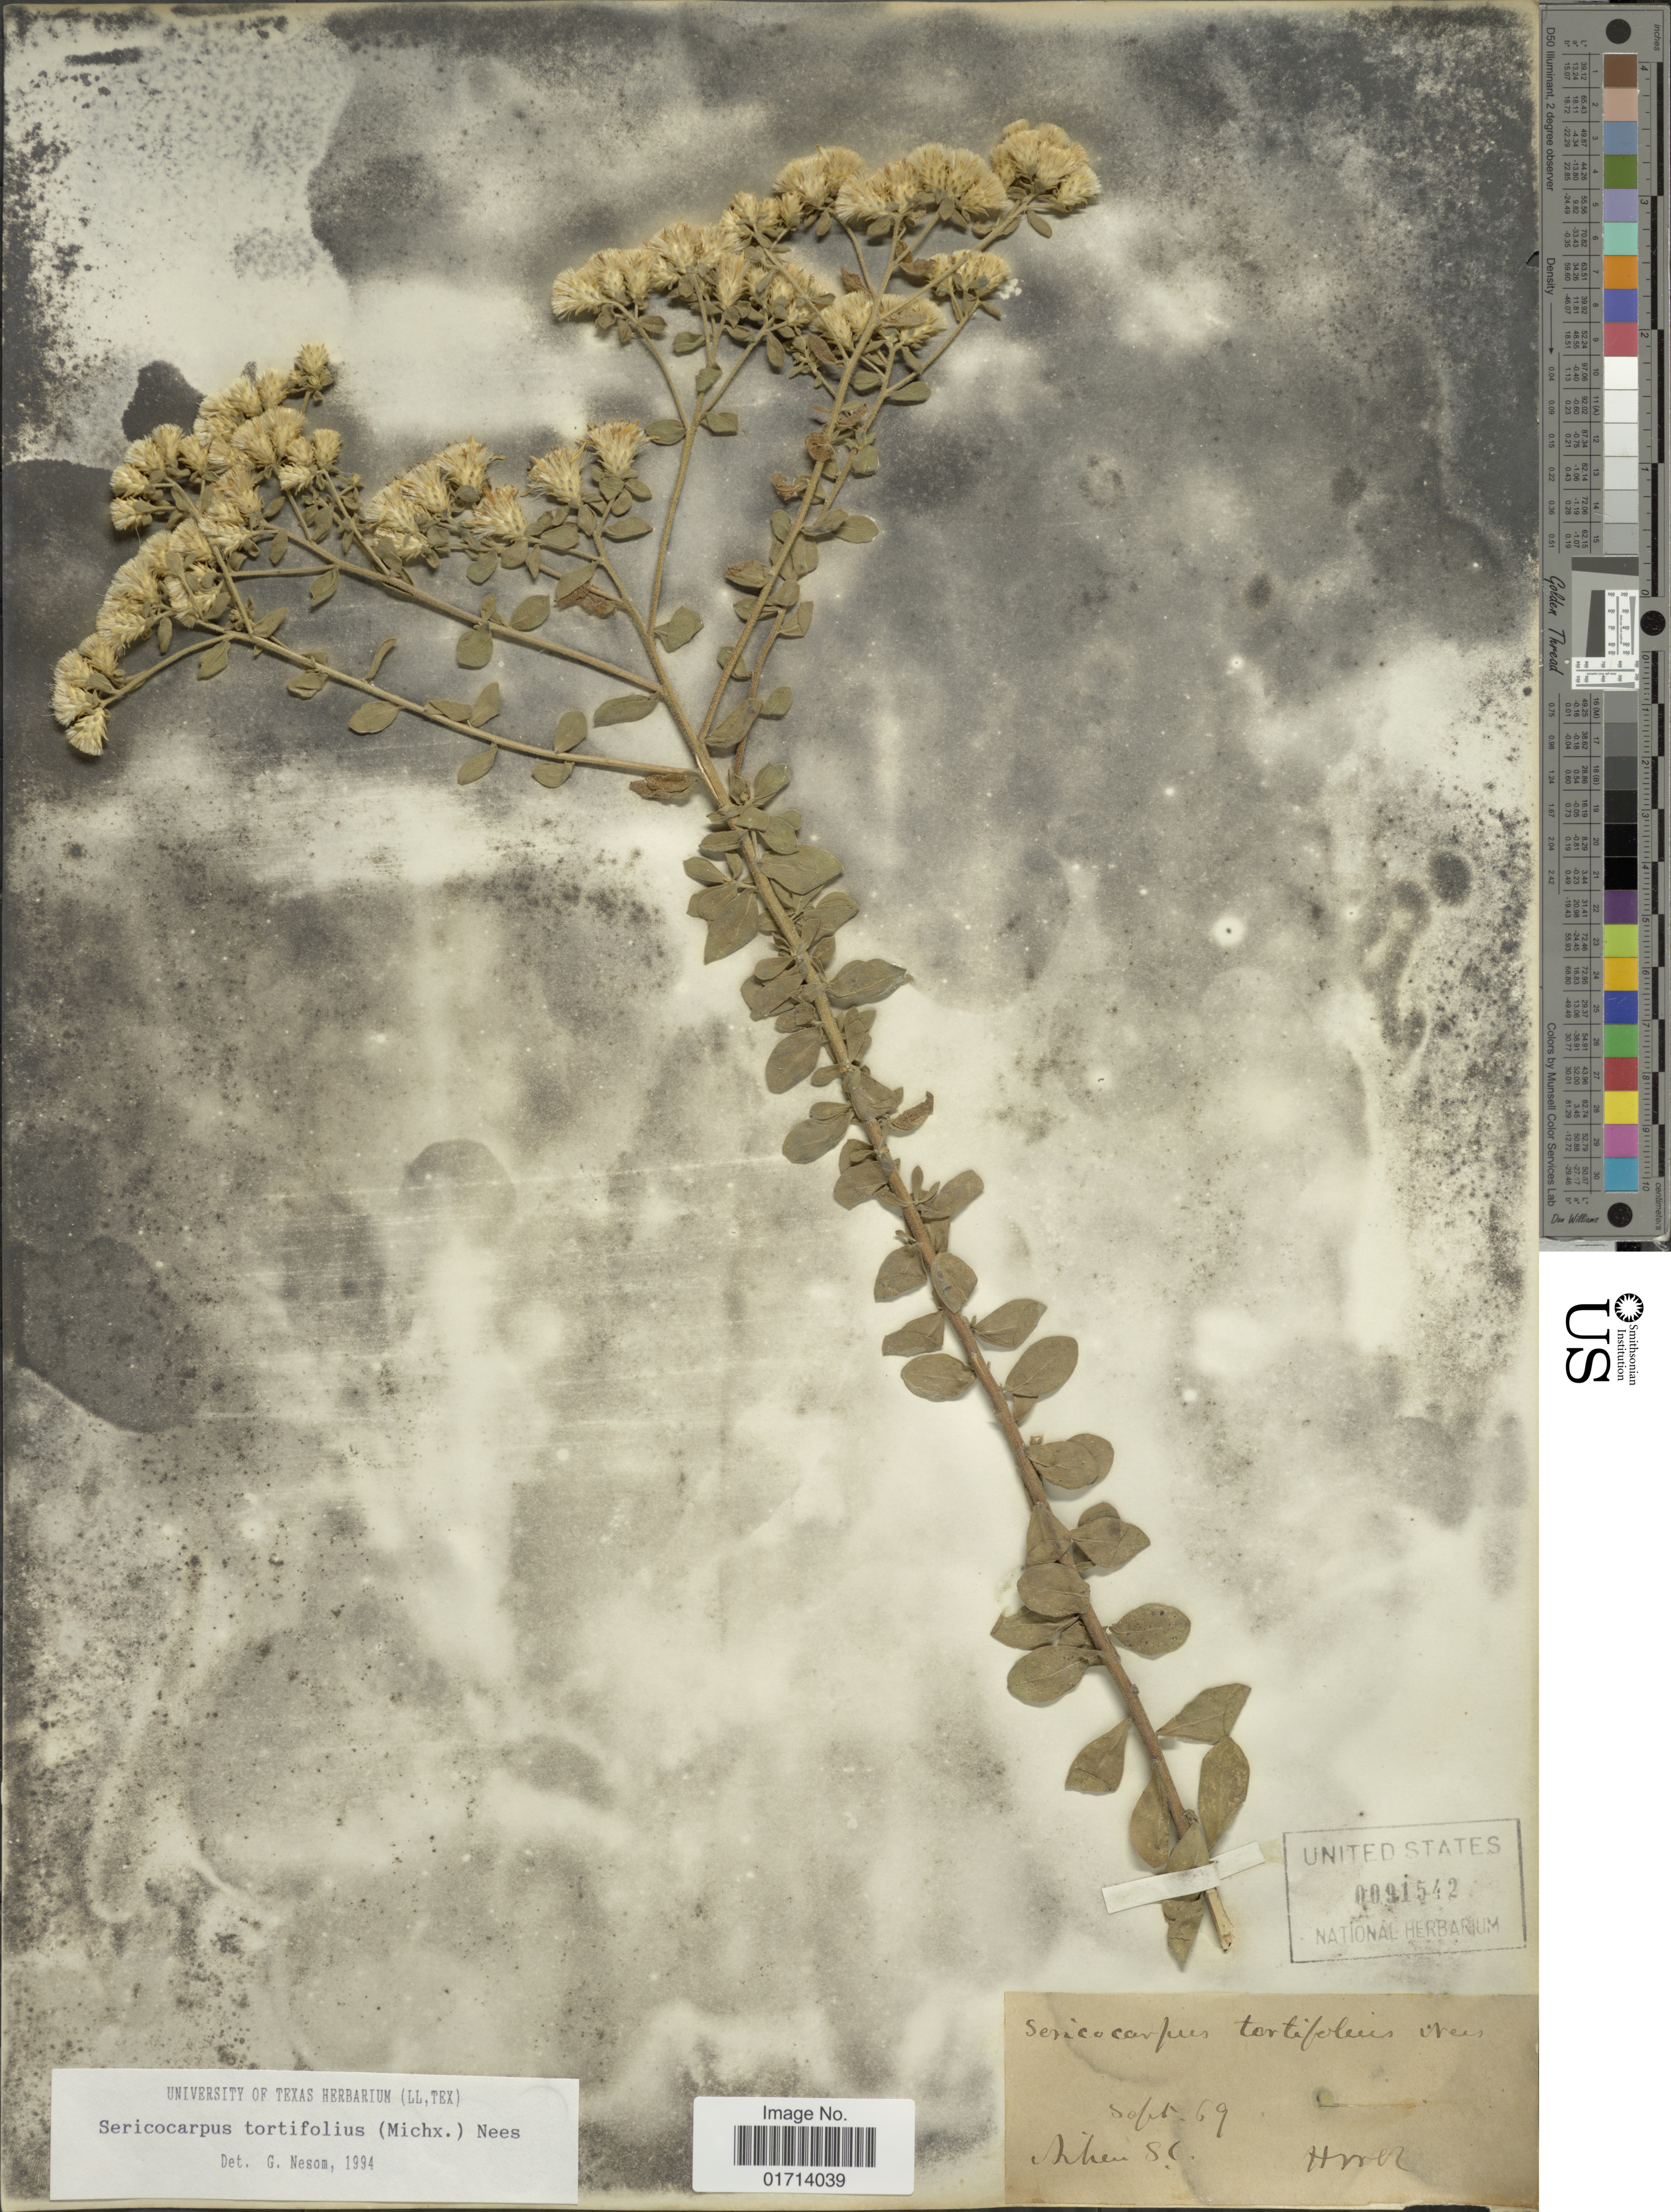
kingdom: Plantae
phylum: Tracheophyta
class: Magnoliopsida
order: Asterales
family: Asteraceae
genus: Sericocarpus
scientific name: Sericocarpus tortifolius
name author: (Michx.) Nees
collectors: C. T. Mohr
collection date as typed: Transcribed d/m/y: /9/69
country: United States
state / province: South Carolina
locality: Aiken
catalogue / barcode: US 91542